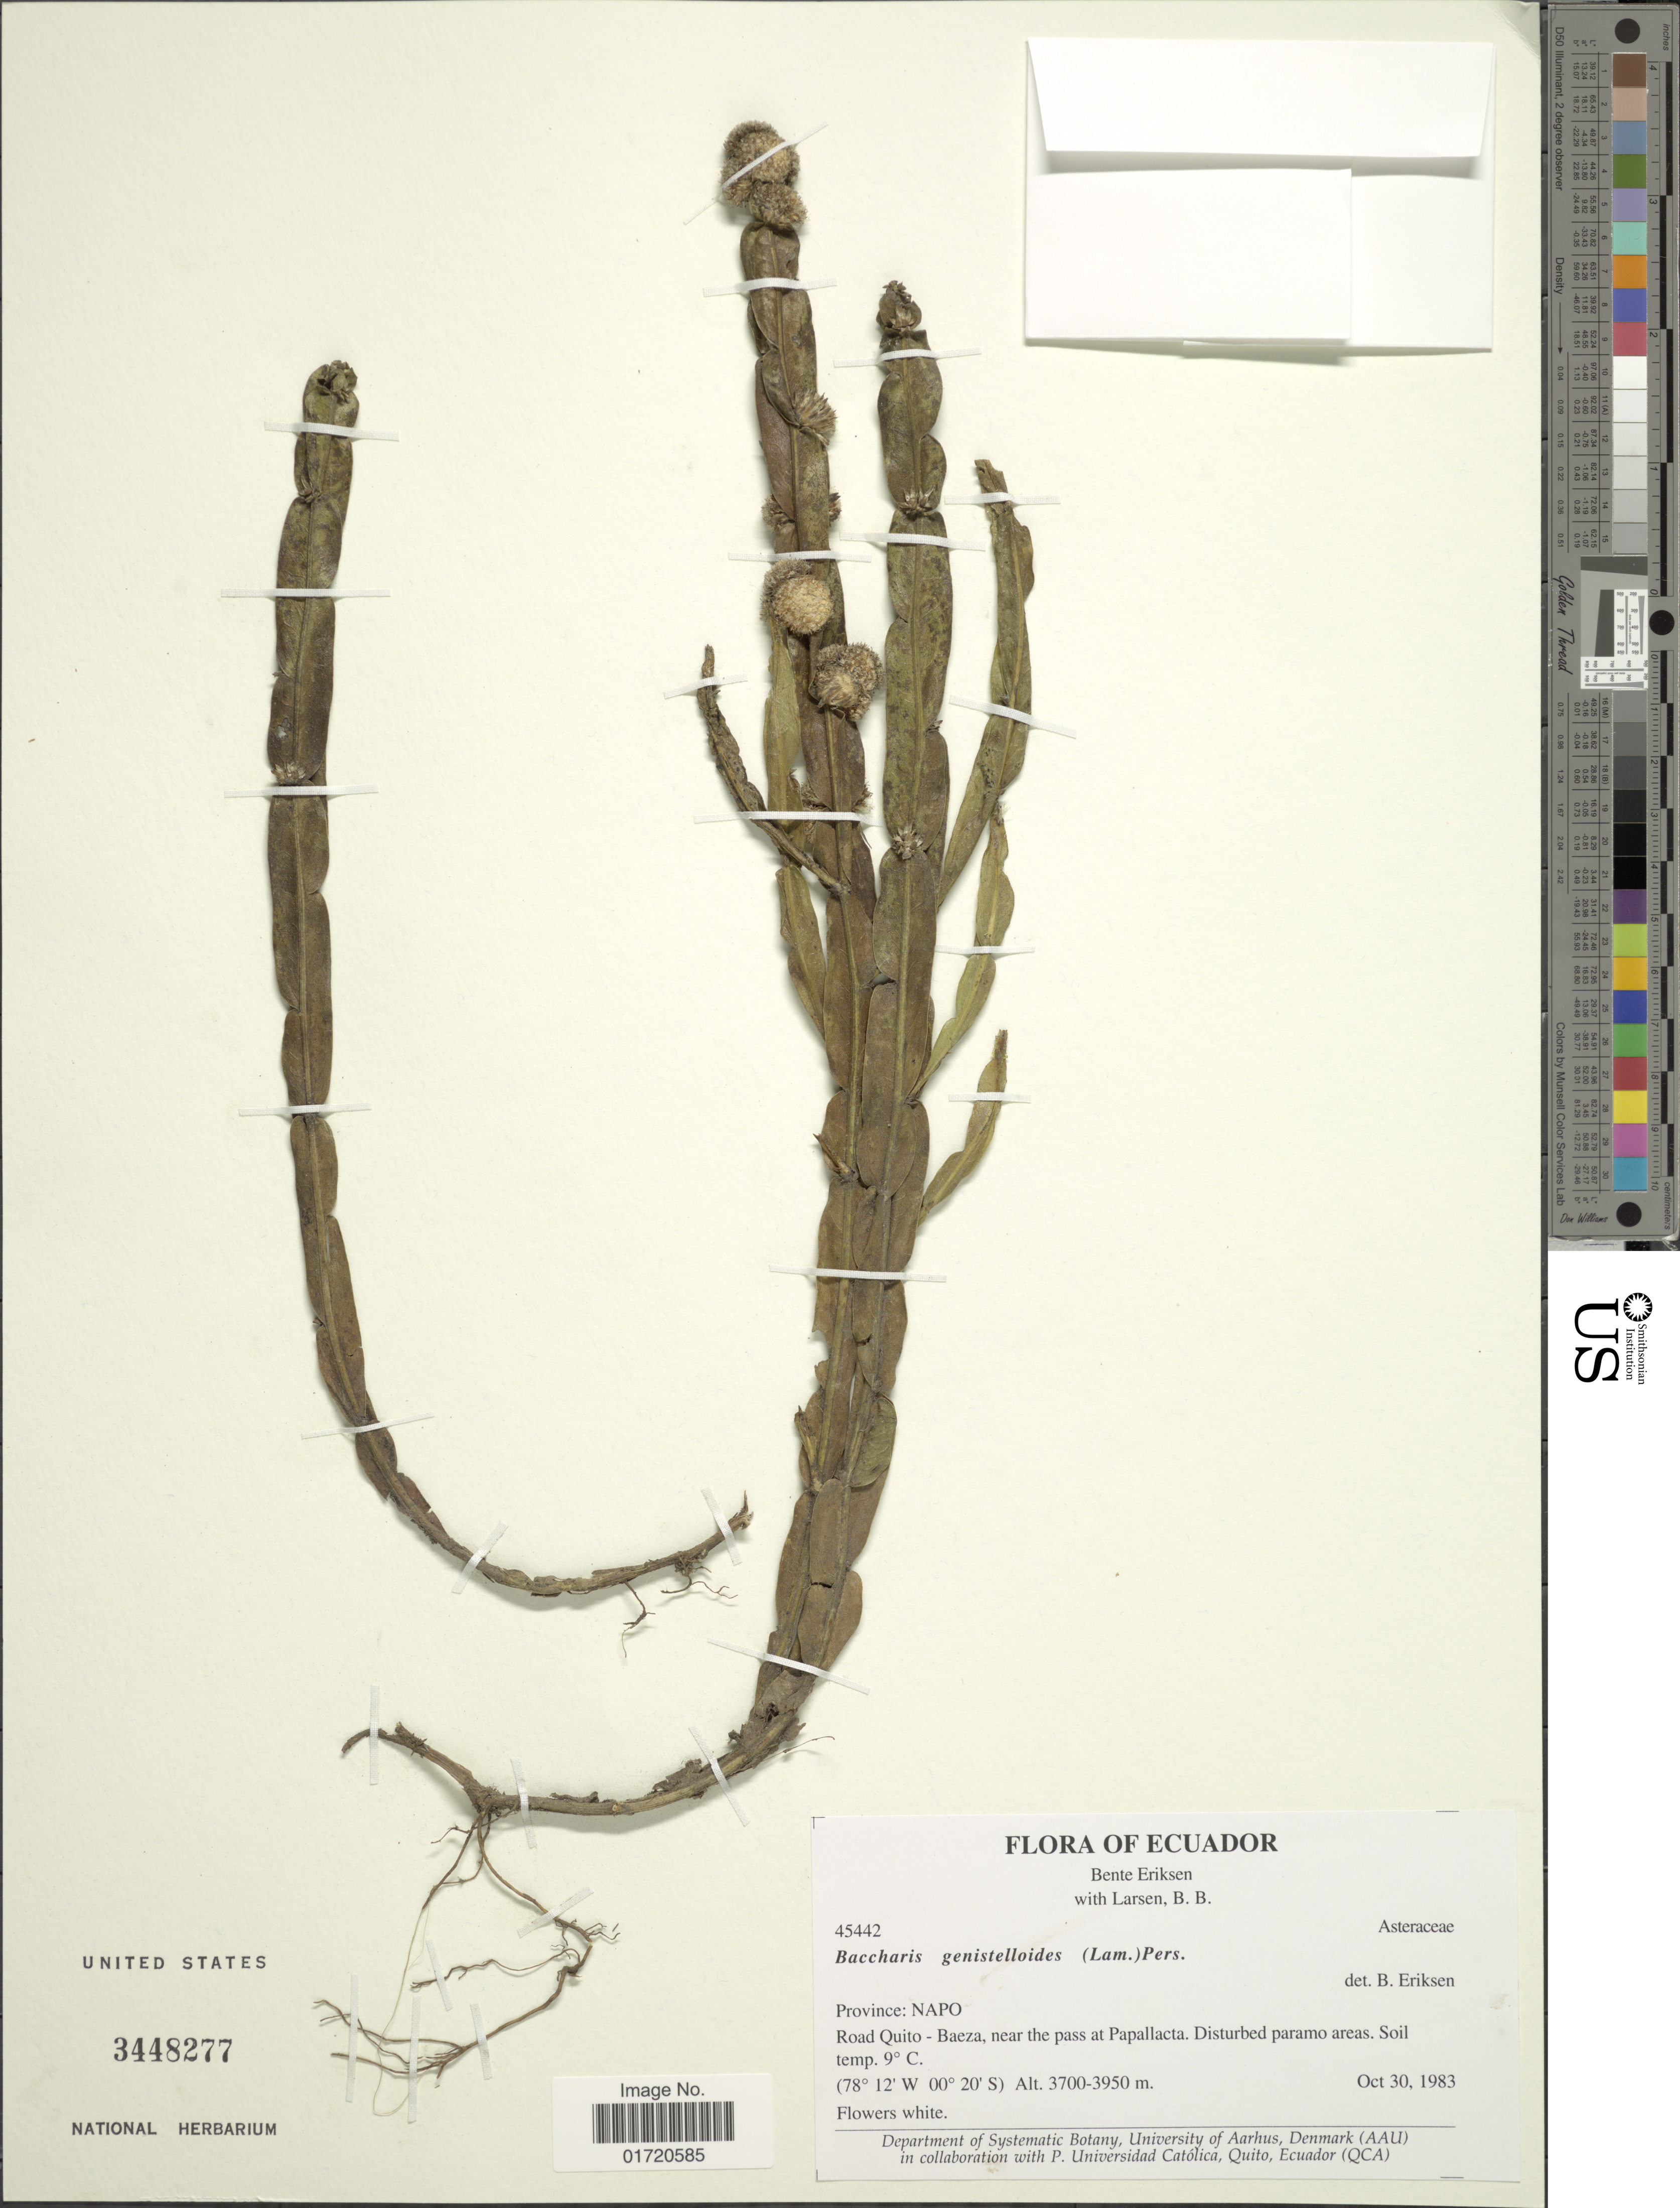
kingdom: Plantae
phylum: Tracheophyta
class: Magnoliopsida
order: Asterales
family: Asteraceae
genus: Baccharis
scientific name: Baccharis genistelloides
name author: (Lam.) Pers.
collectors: B. Eriksen & B. Larsen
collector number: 45442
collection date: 1983-10-30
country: Ecuador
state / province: Napo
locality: Road Quito - baeza, near the pass at Papallacta.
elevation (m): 3700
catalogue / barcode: US 3448277